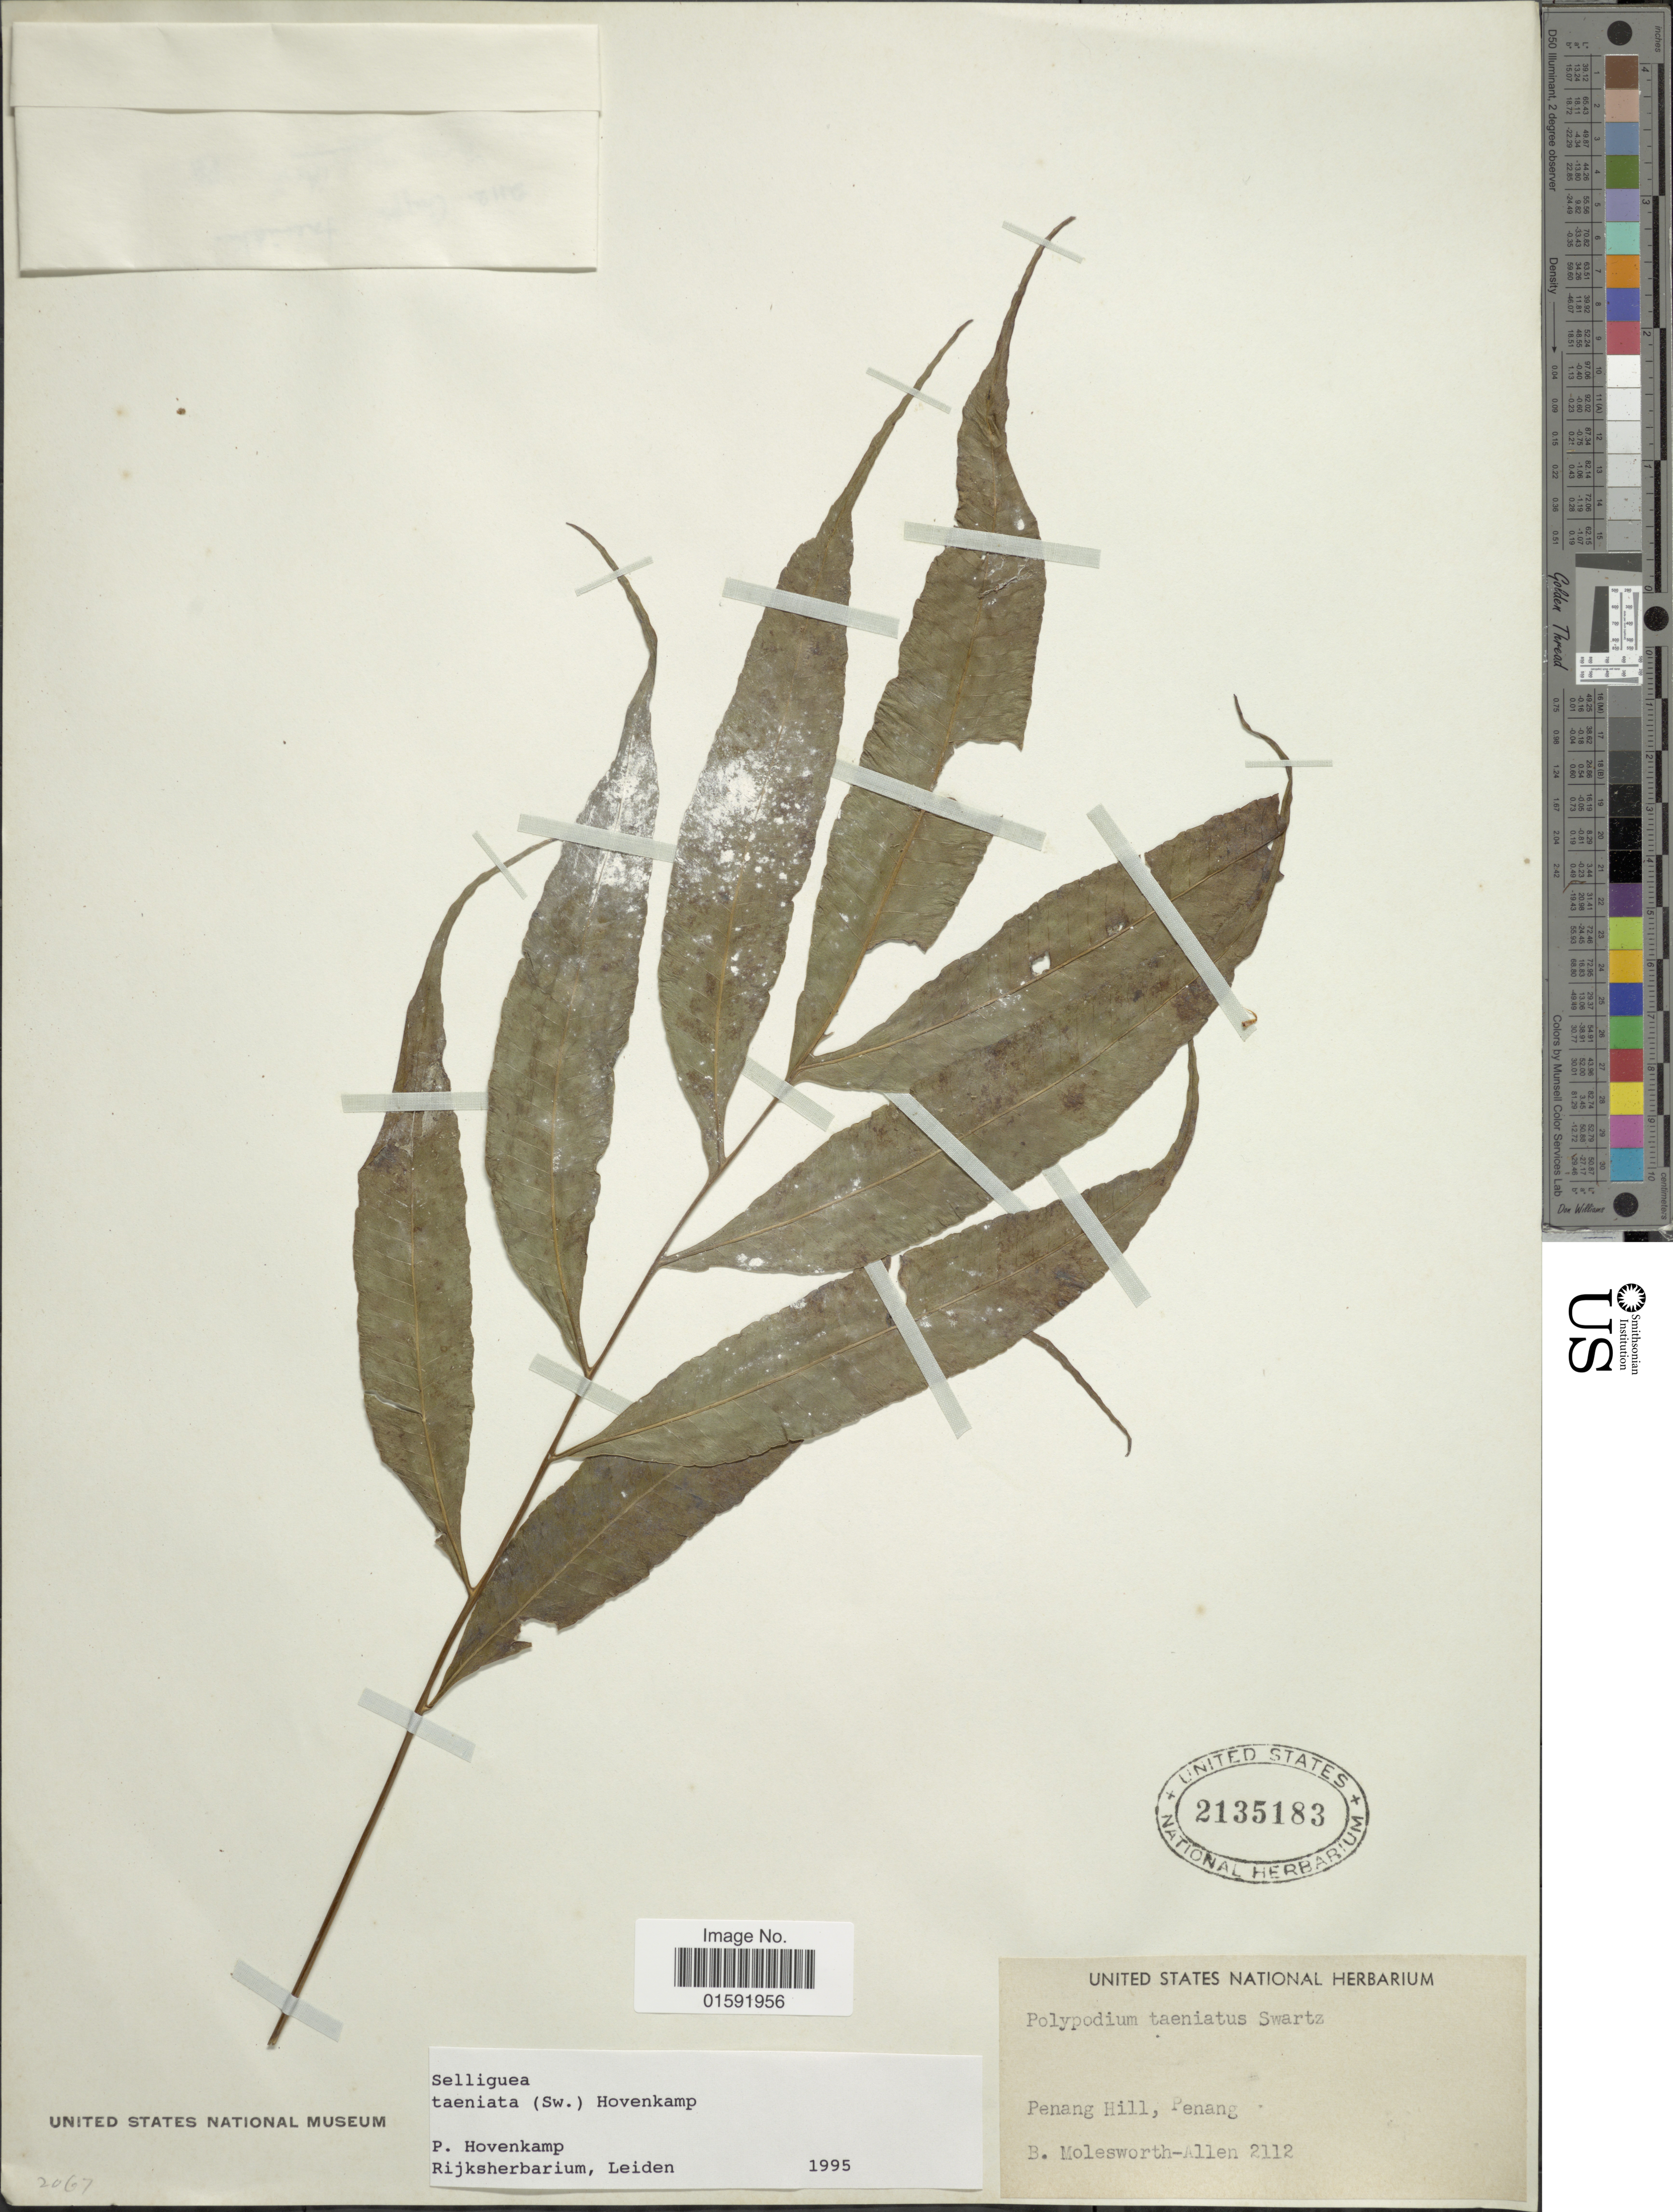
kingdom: Plantae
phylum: Tracheophyta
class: Polypodiopsida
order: Polypodiales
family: Polypodiaceae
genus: Selliguea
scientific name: Selliguea taeniata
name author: Parris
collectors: B. E. G. Molesworth-Allen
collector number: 2112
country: Malaysia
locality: Penang Hill, Penang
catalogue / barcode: US 2135183